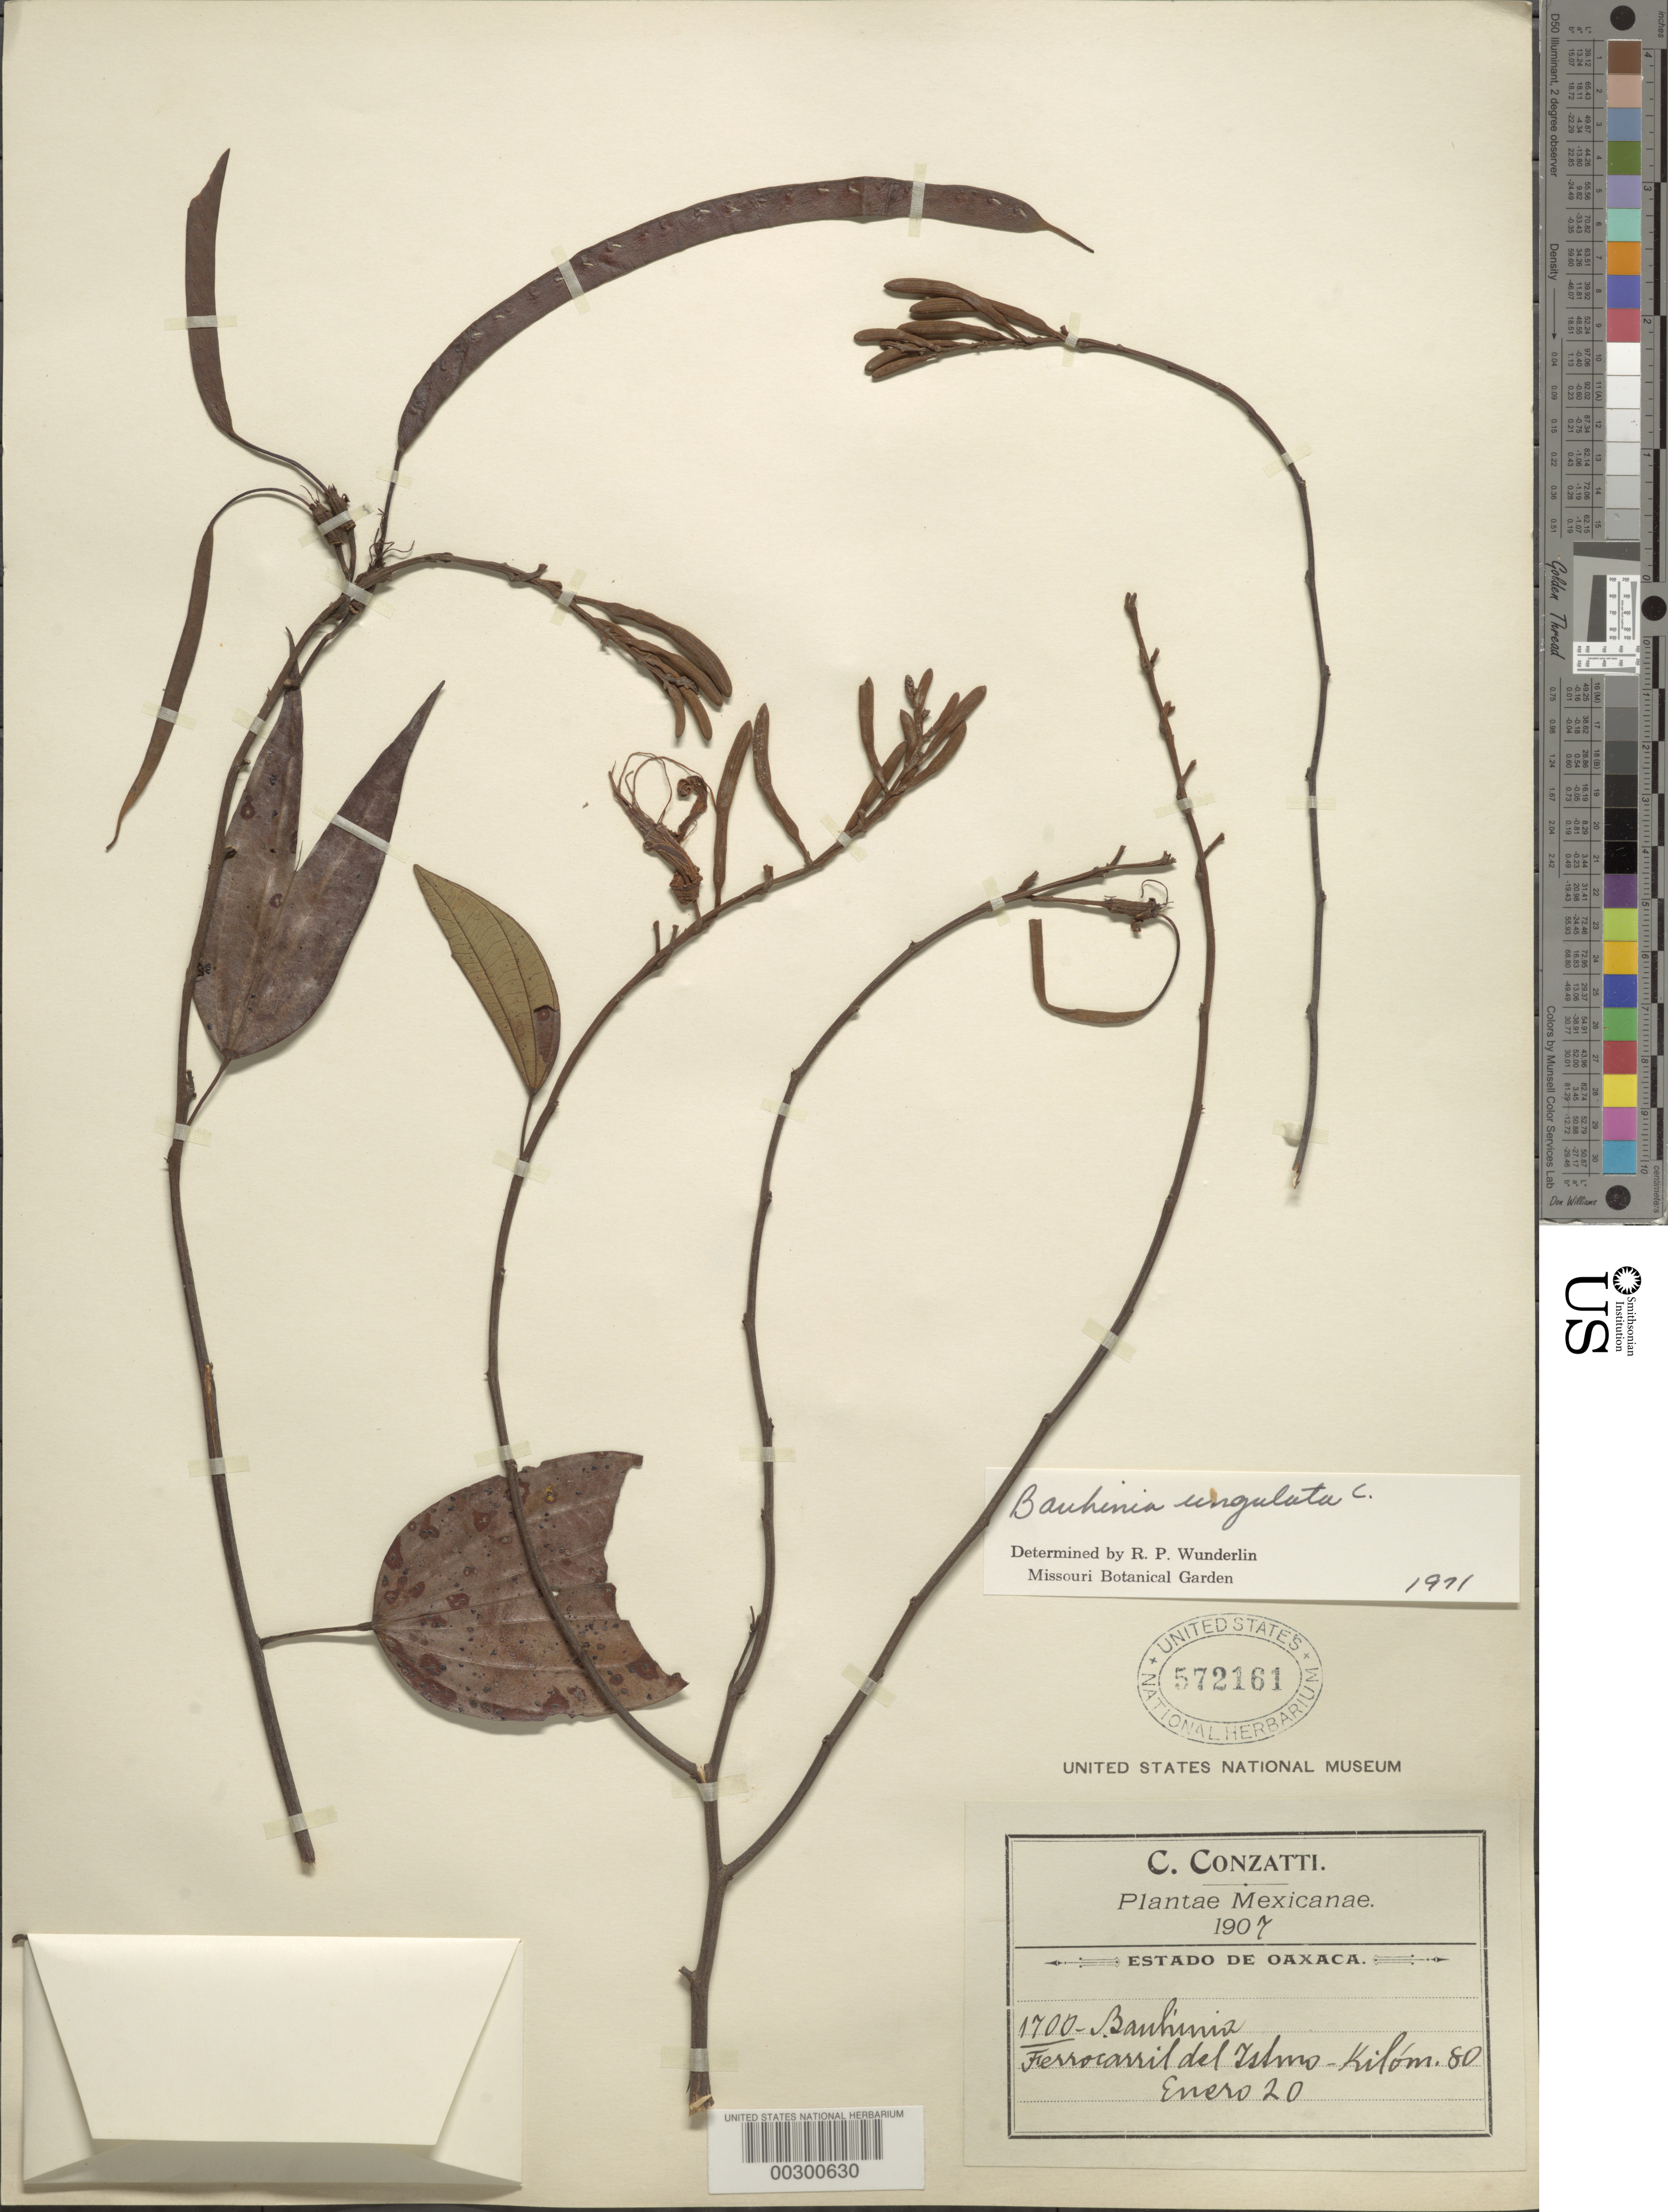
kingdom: Plantae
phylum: Tracheophyta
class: Magnoliopsida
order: Fabales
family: Fabaceae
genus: Bauhinia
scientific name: Bauhinia ungulata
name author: L.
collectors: C. Conzatti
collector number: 1700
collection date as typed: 20 Jan 1907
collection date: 1907-01-20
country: Mexico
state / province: Oaxaca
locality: Ferrocarril del istmo- km 80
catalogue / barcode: US 572161